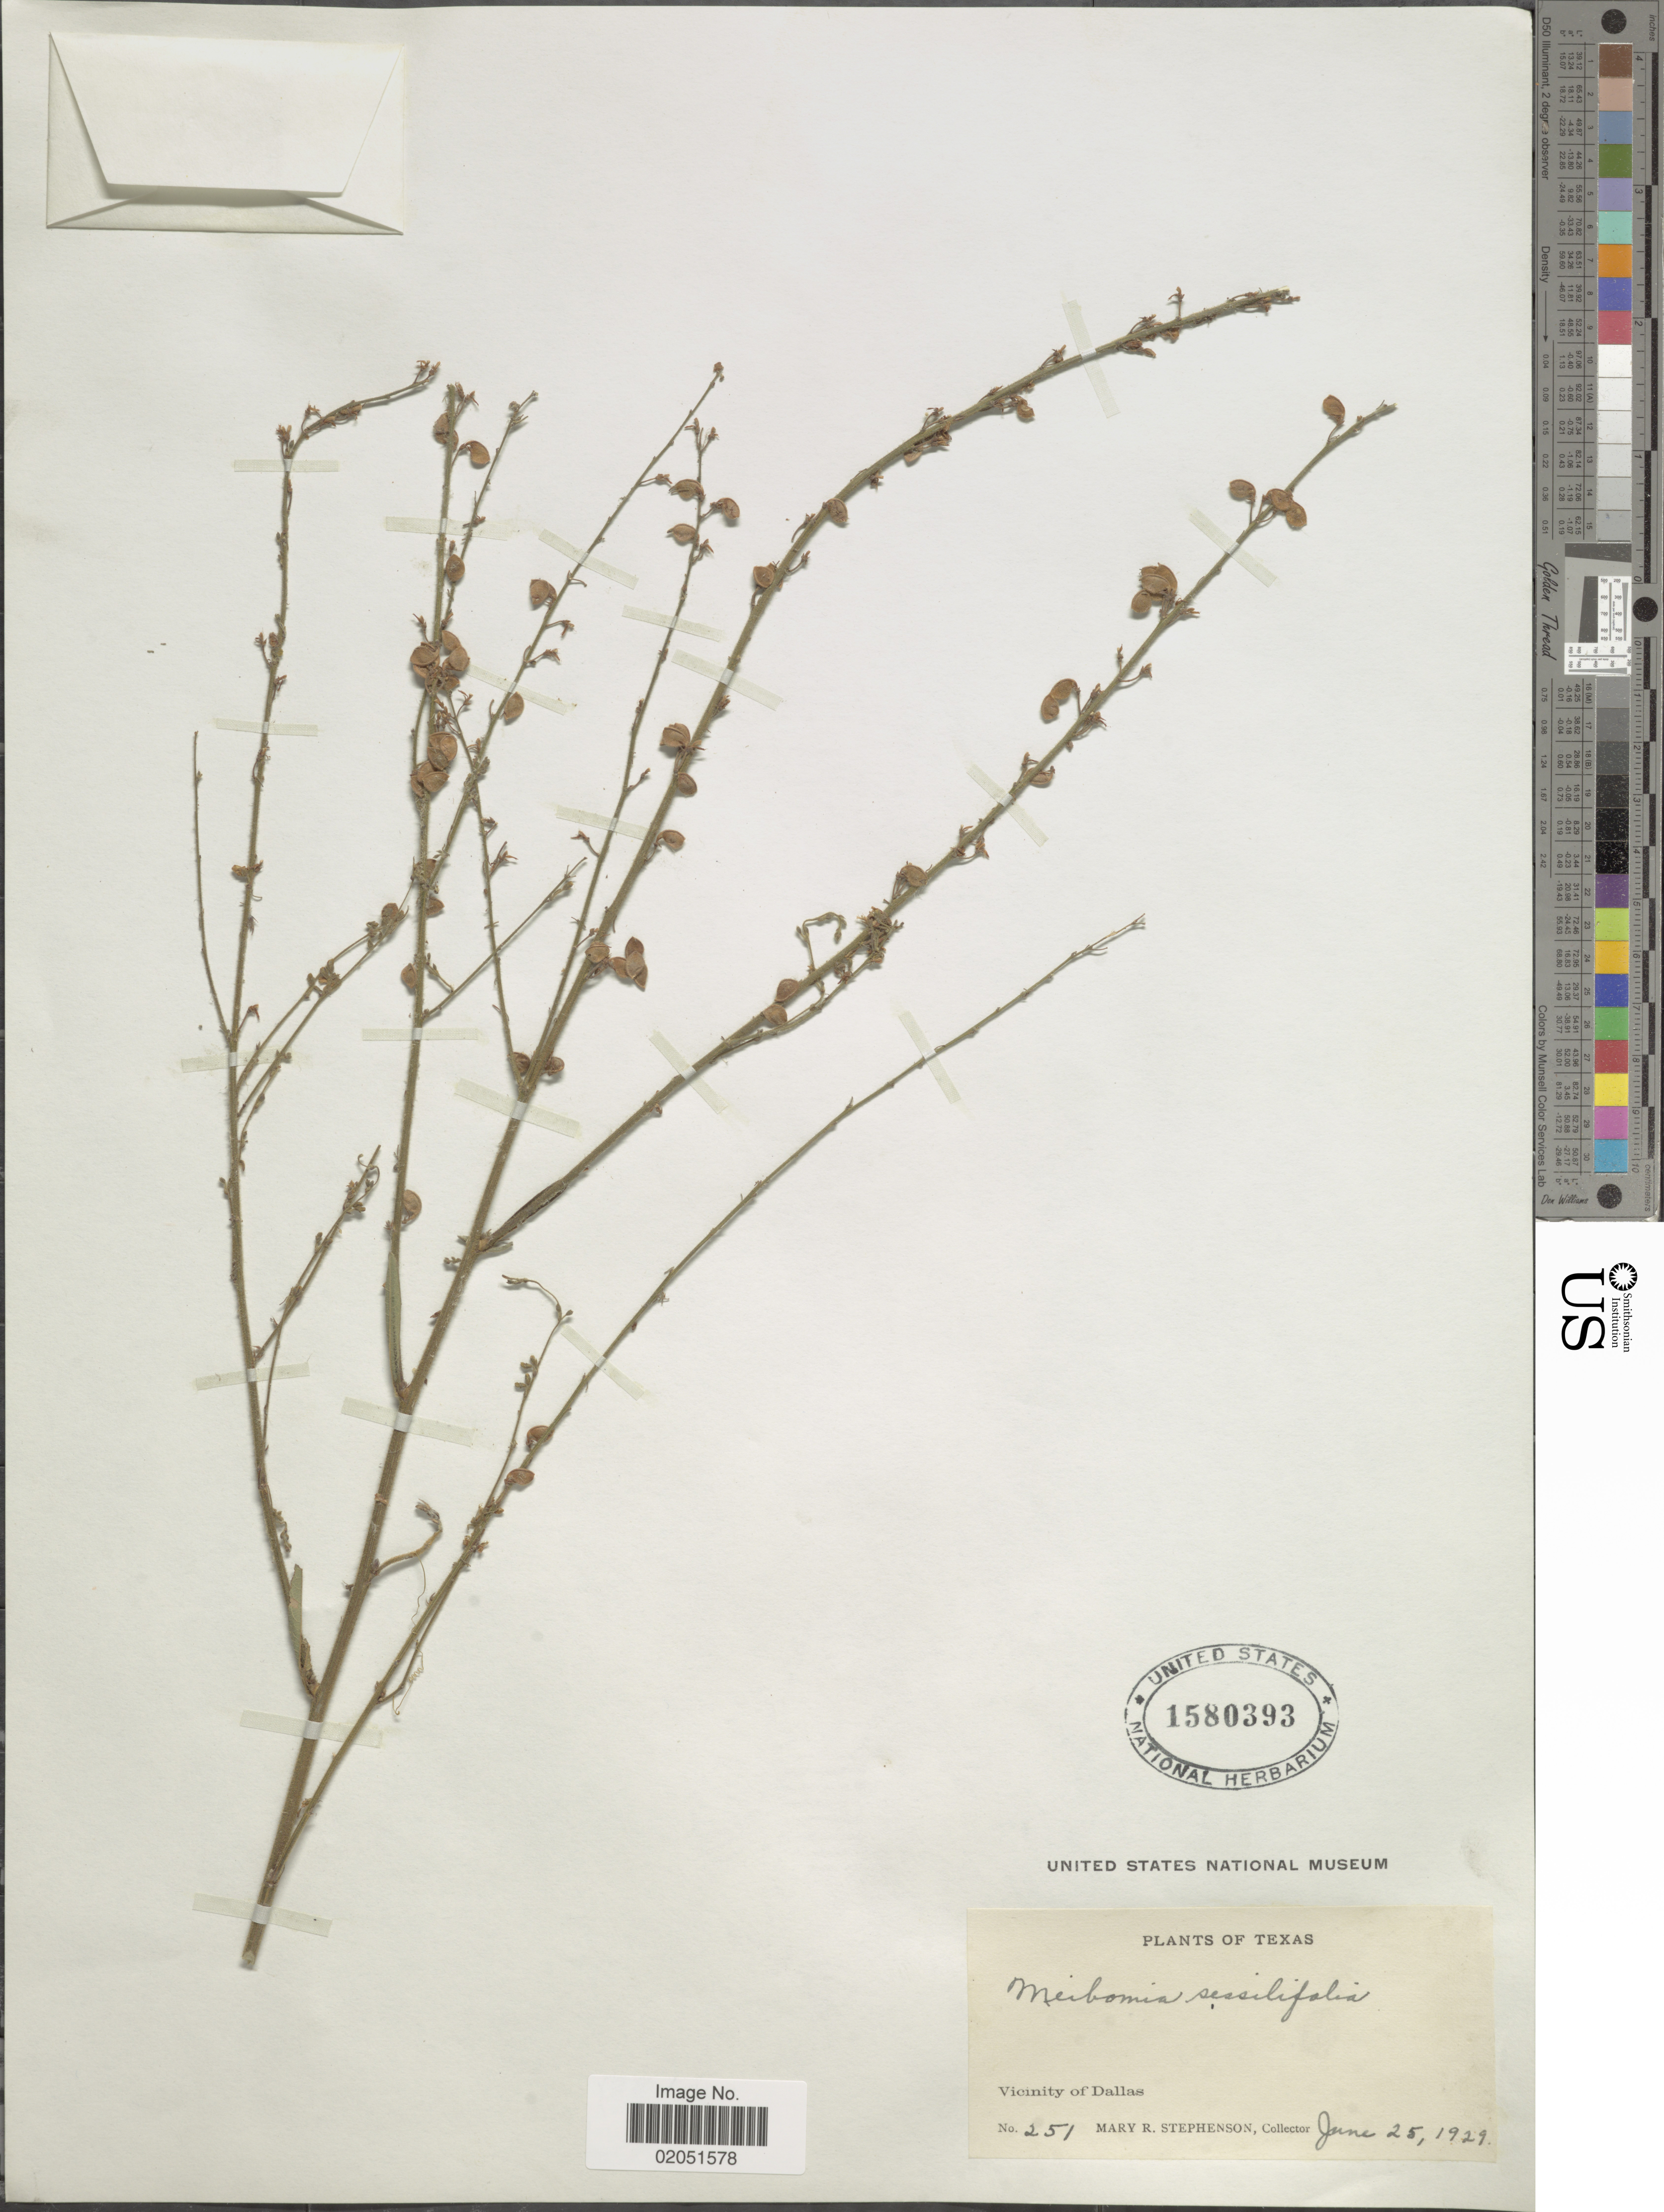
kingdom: Plantae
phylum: Tracheophyta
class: Magnoliopsida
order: Fabales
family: Fabaceae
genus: Desmodium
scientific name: Desmodium sessilifolium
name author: Torr. & A. Gray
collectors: M. Stephenson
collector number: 251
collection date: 1929-06-25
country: United States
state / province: Texas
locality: Vicinity of Dallas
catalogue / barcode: US 1580393